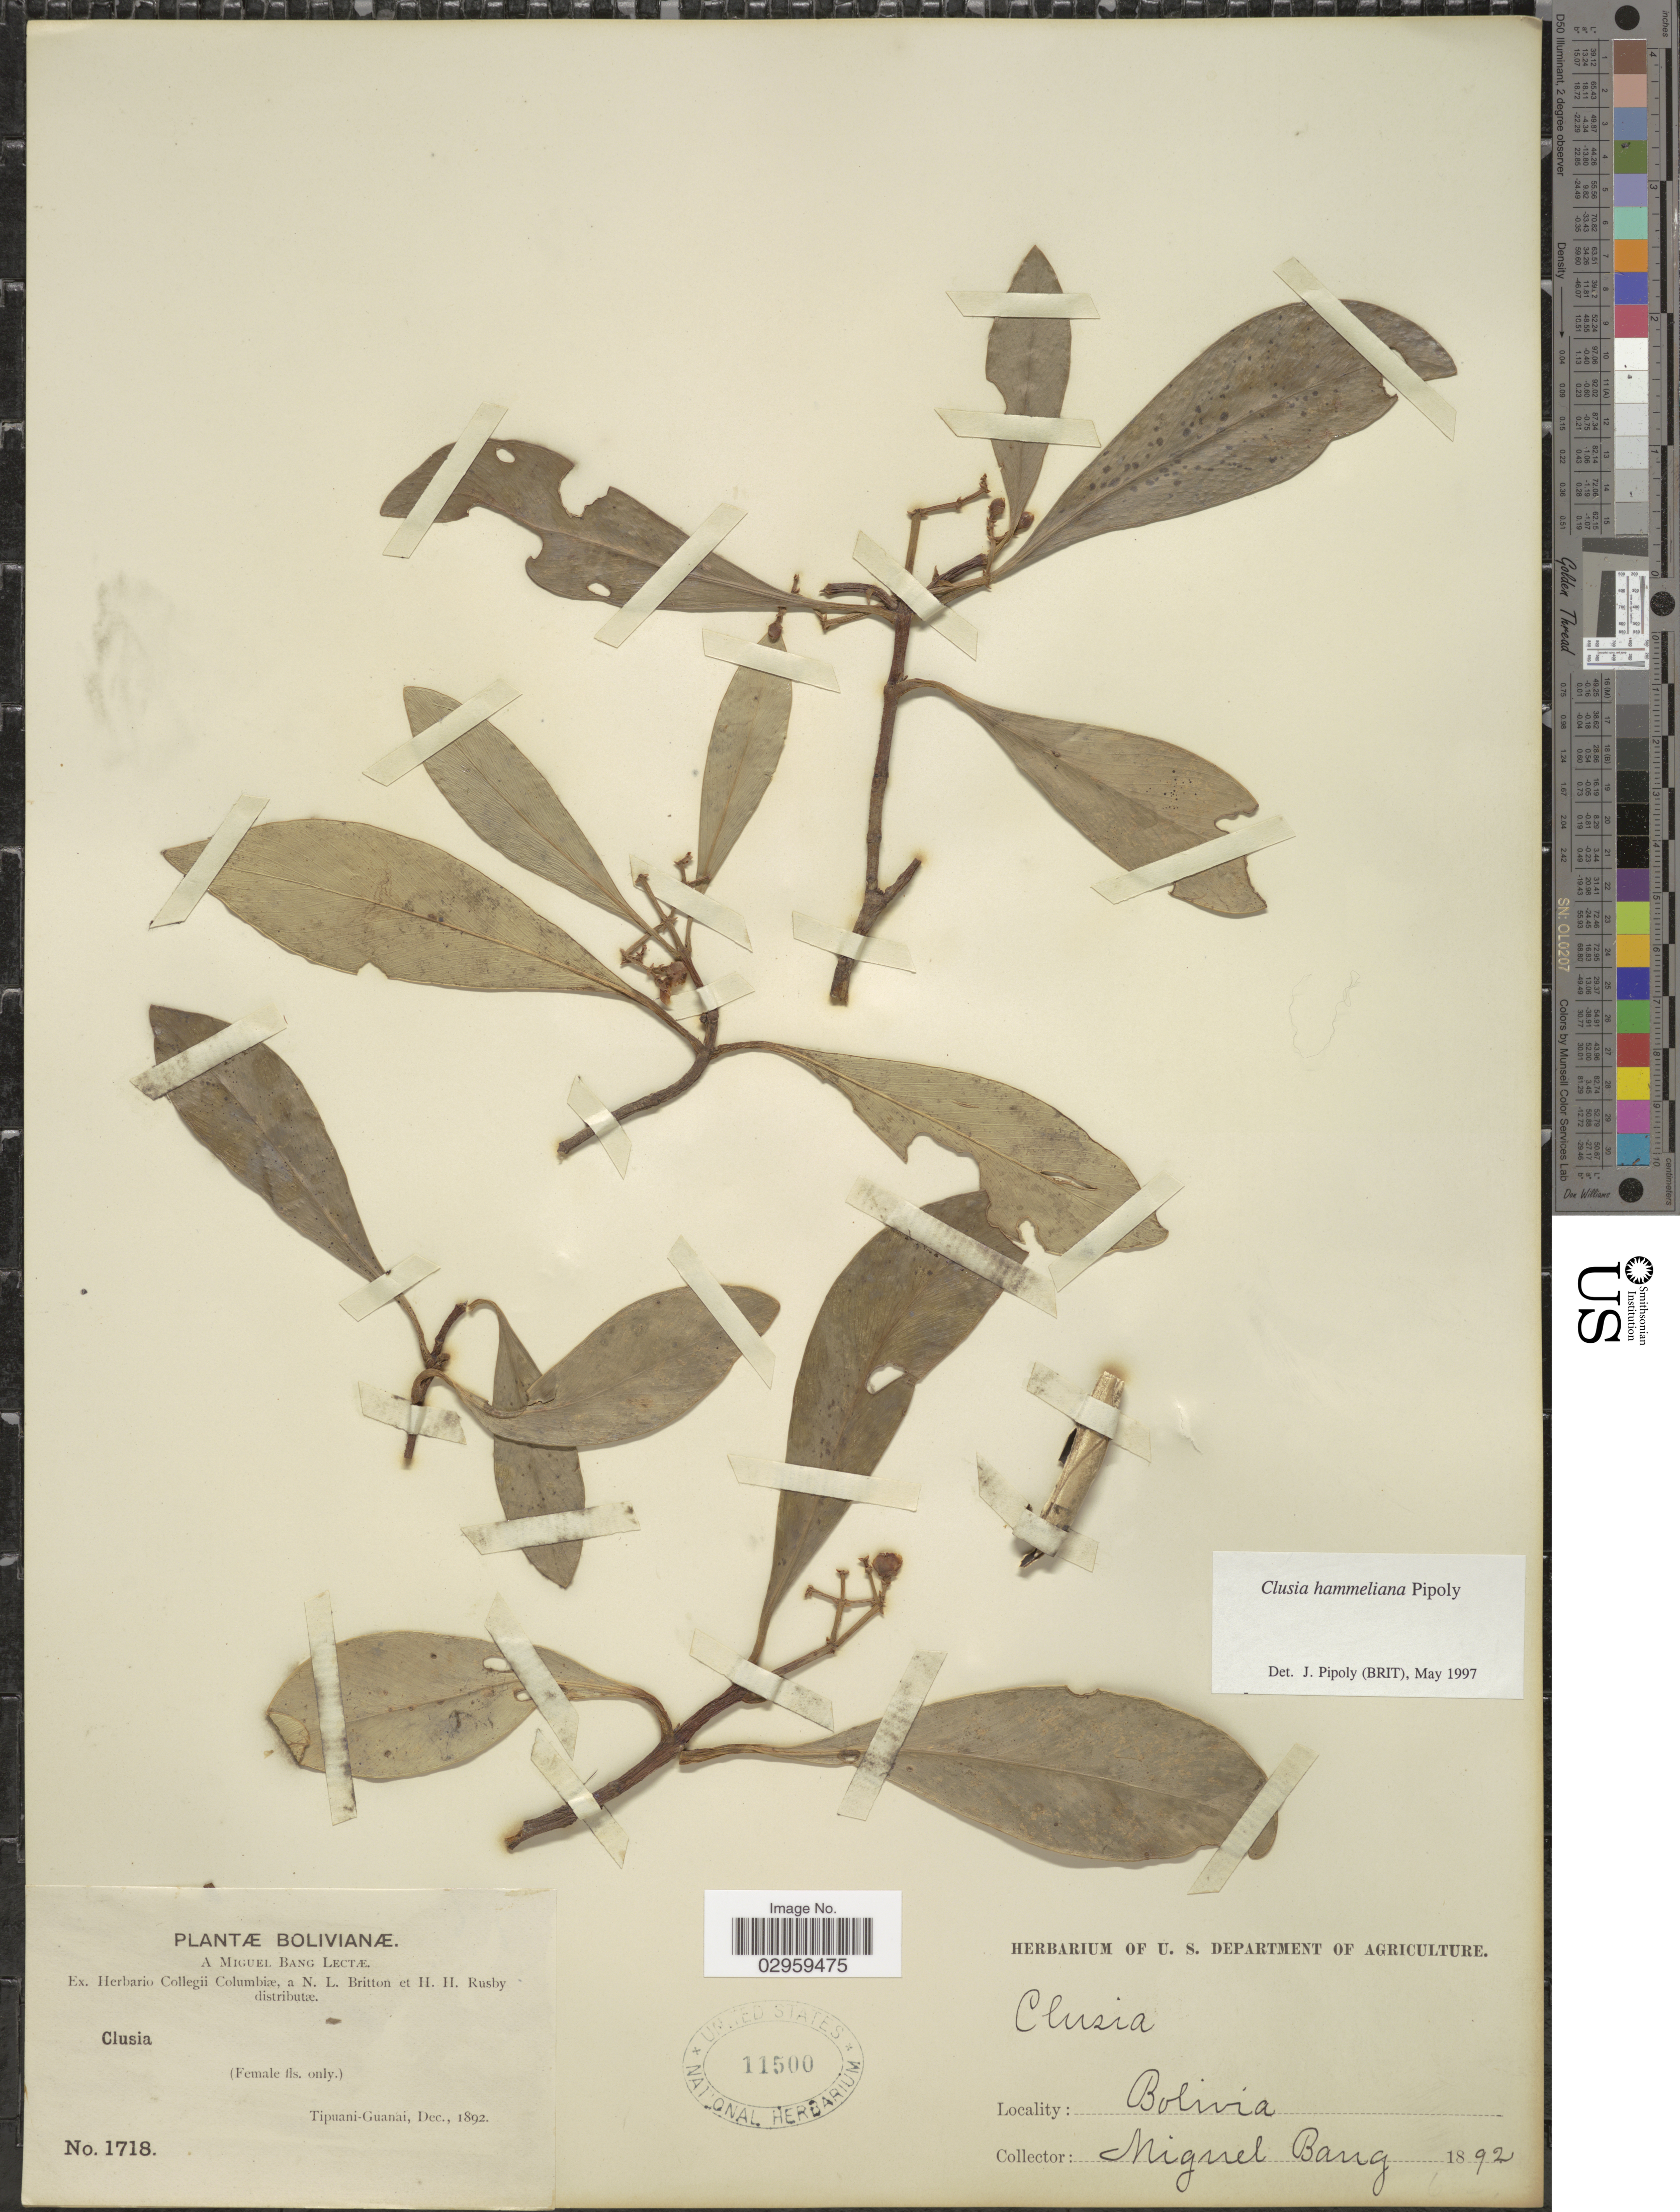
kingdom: Plantae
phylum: Tracheophyta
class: Magnoliopsida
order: Malpighiales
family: Clusiaceae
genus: Clusia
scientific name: Clusia hammeliana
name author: Pipoly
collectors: M. Bang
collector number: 1718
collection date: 1892-12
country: Bolivia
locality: Tipuani-Guanai.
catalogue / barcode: US 11500